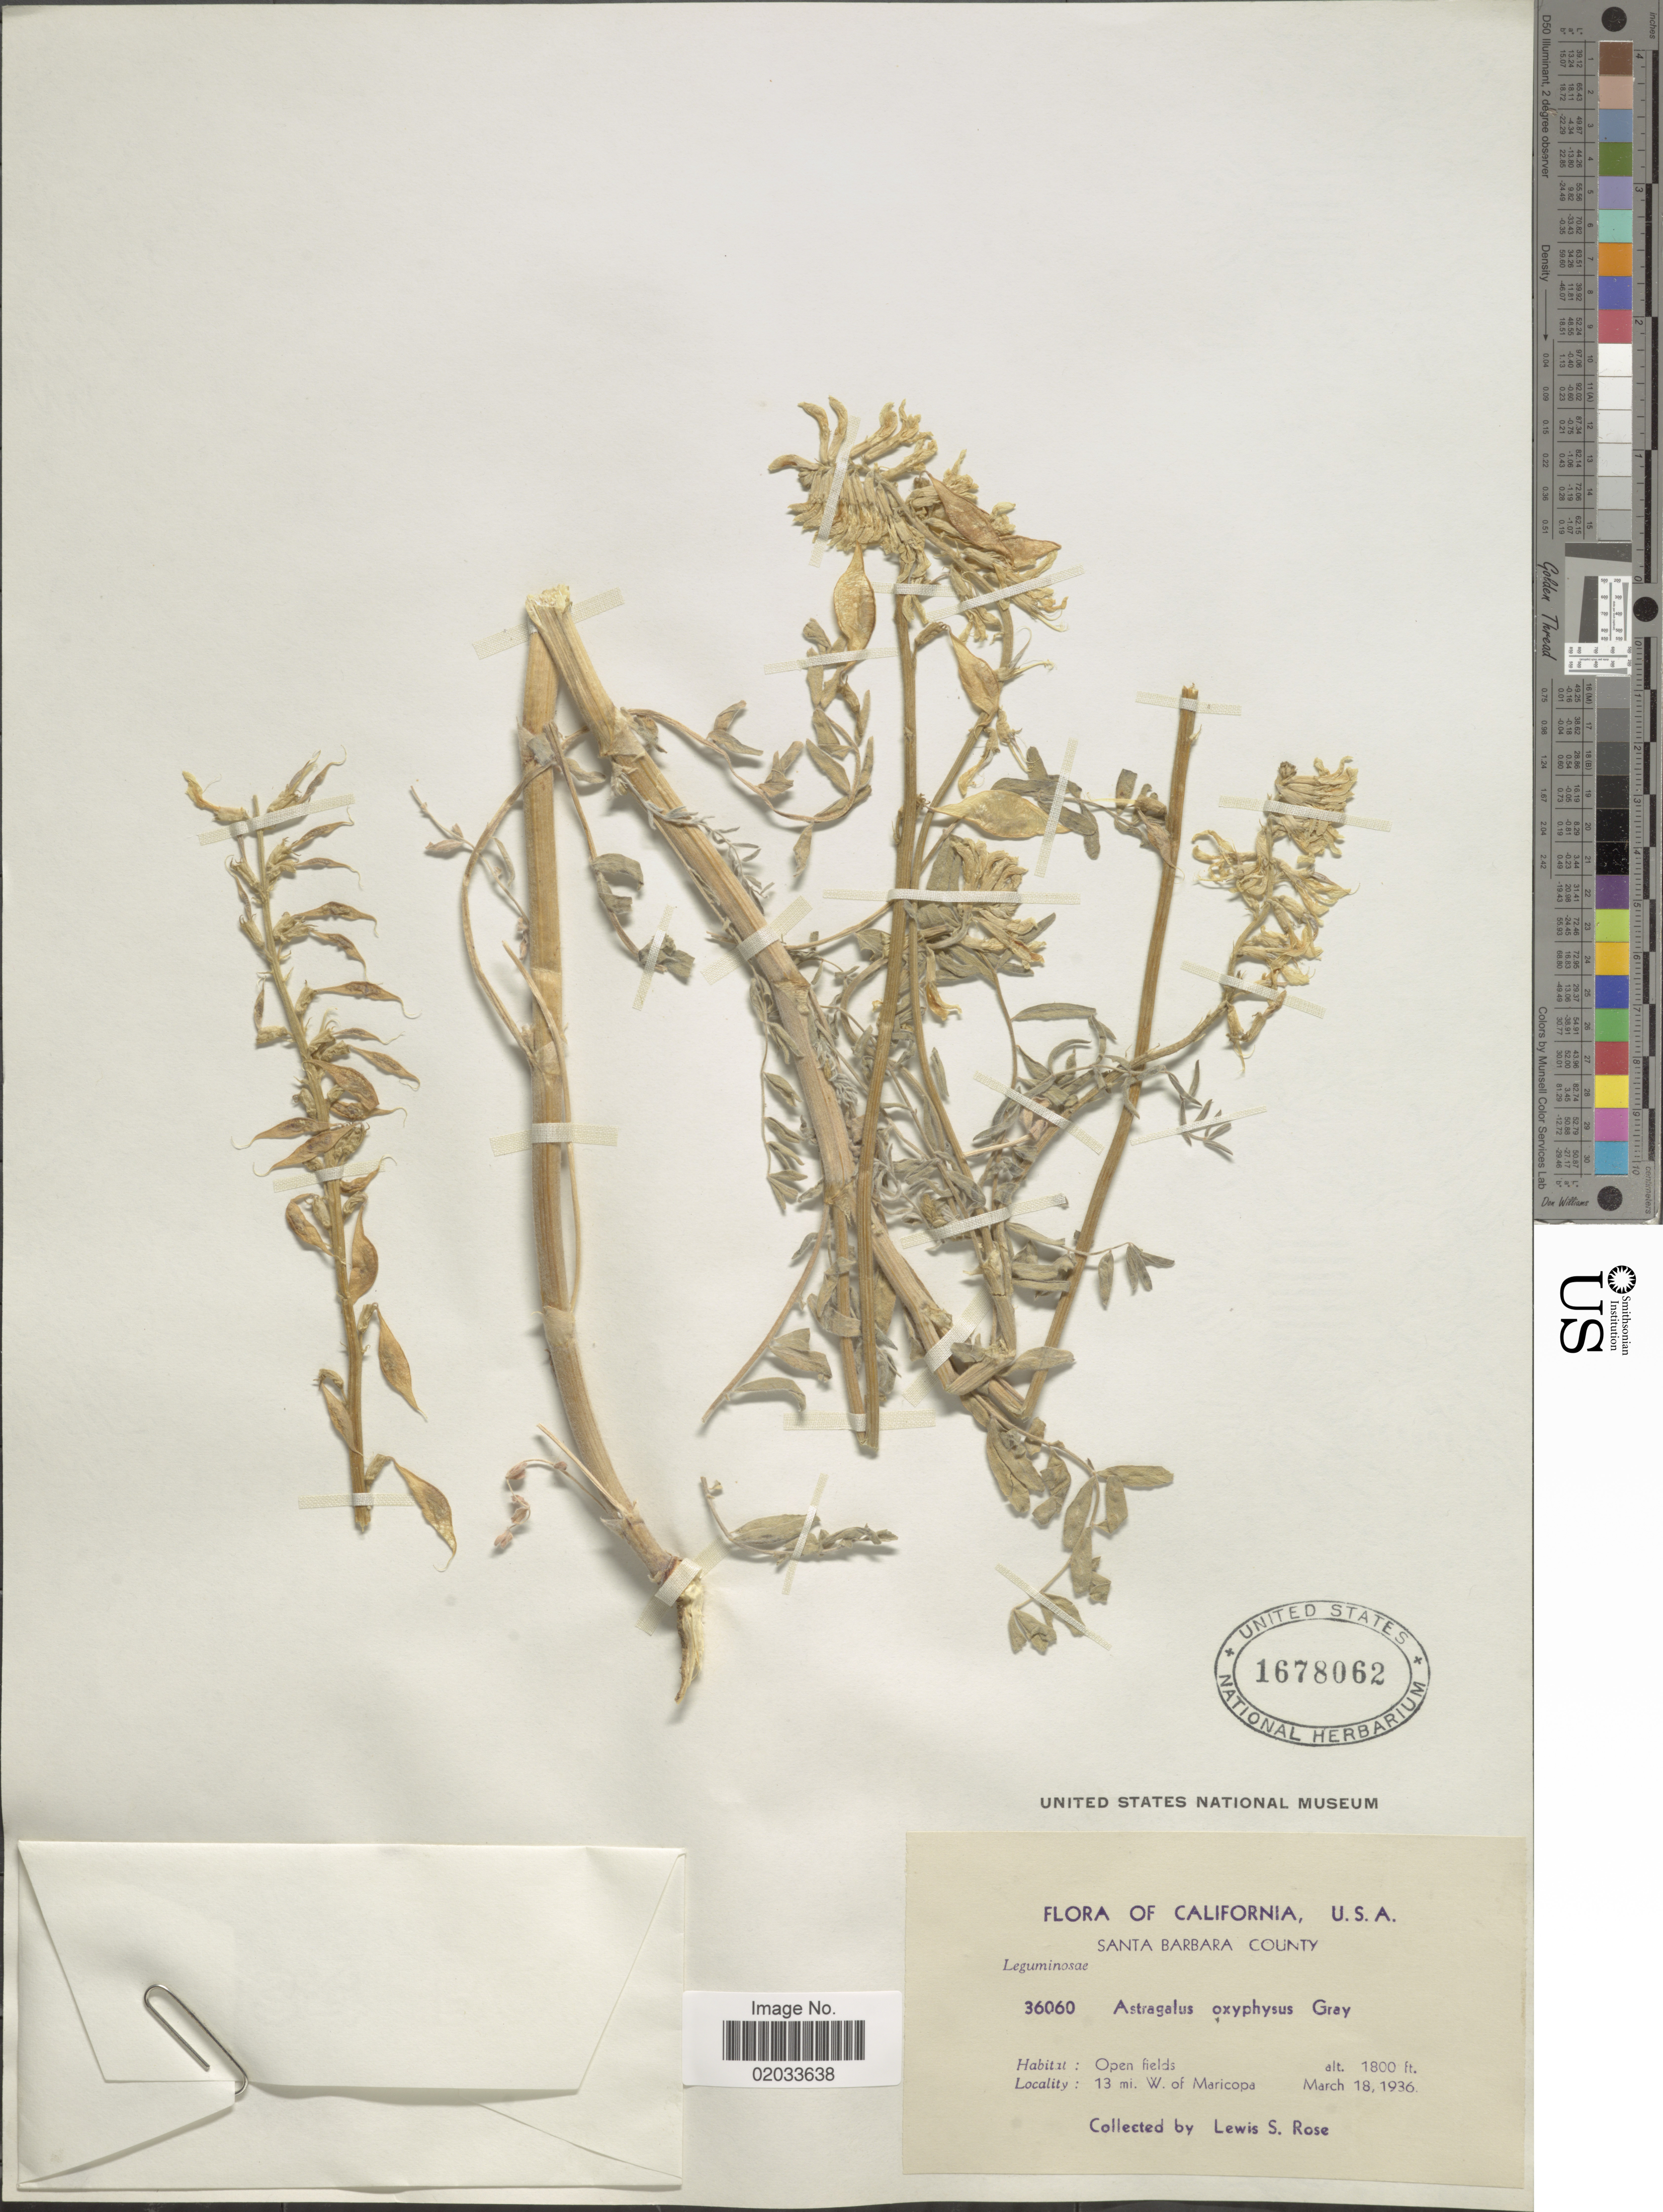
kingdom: Plantae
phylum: Tracheophyta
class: Magnoliopsida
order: Fabales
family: Fabaceae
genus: Astragalus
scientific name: Astragalus oxyphysus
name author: A. Gray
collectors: L. S. Rose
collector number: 36060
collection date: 1936-03-18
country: United States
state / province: California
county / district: Santa Barbara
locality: Santa Barbara County, open fields, 13 mi. W. of Maricopa.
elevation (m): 549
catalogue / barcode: US 1678062